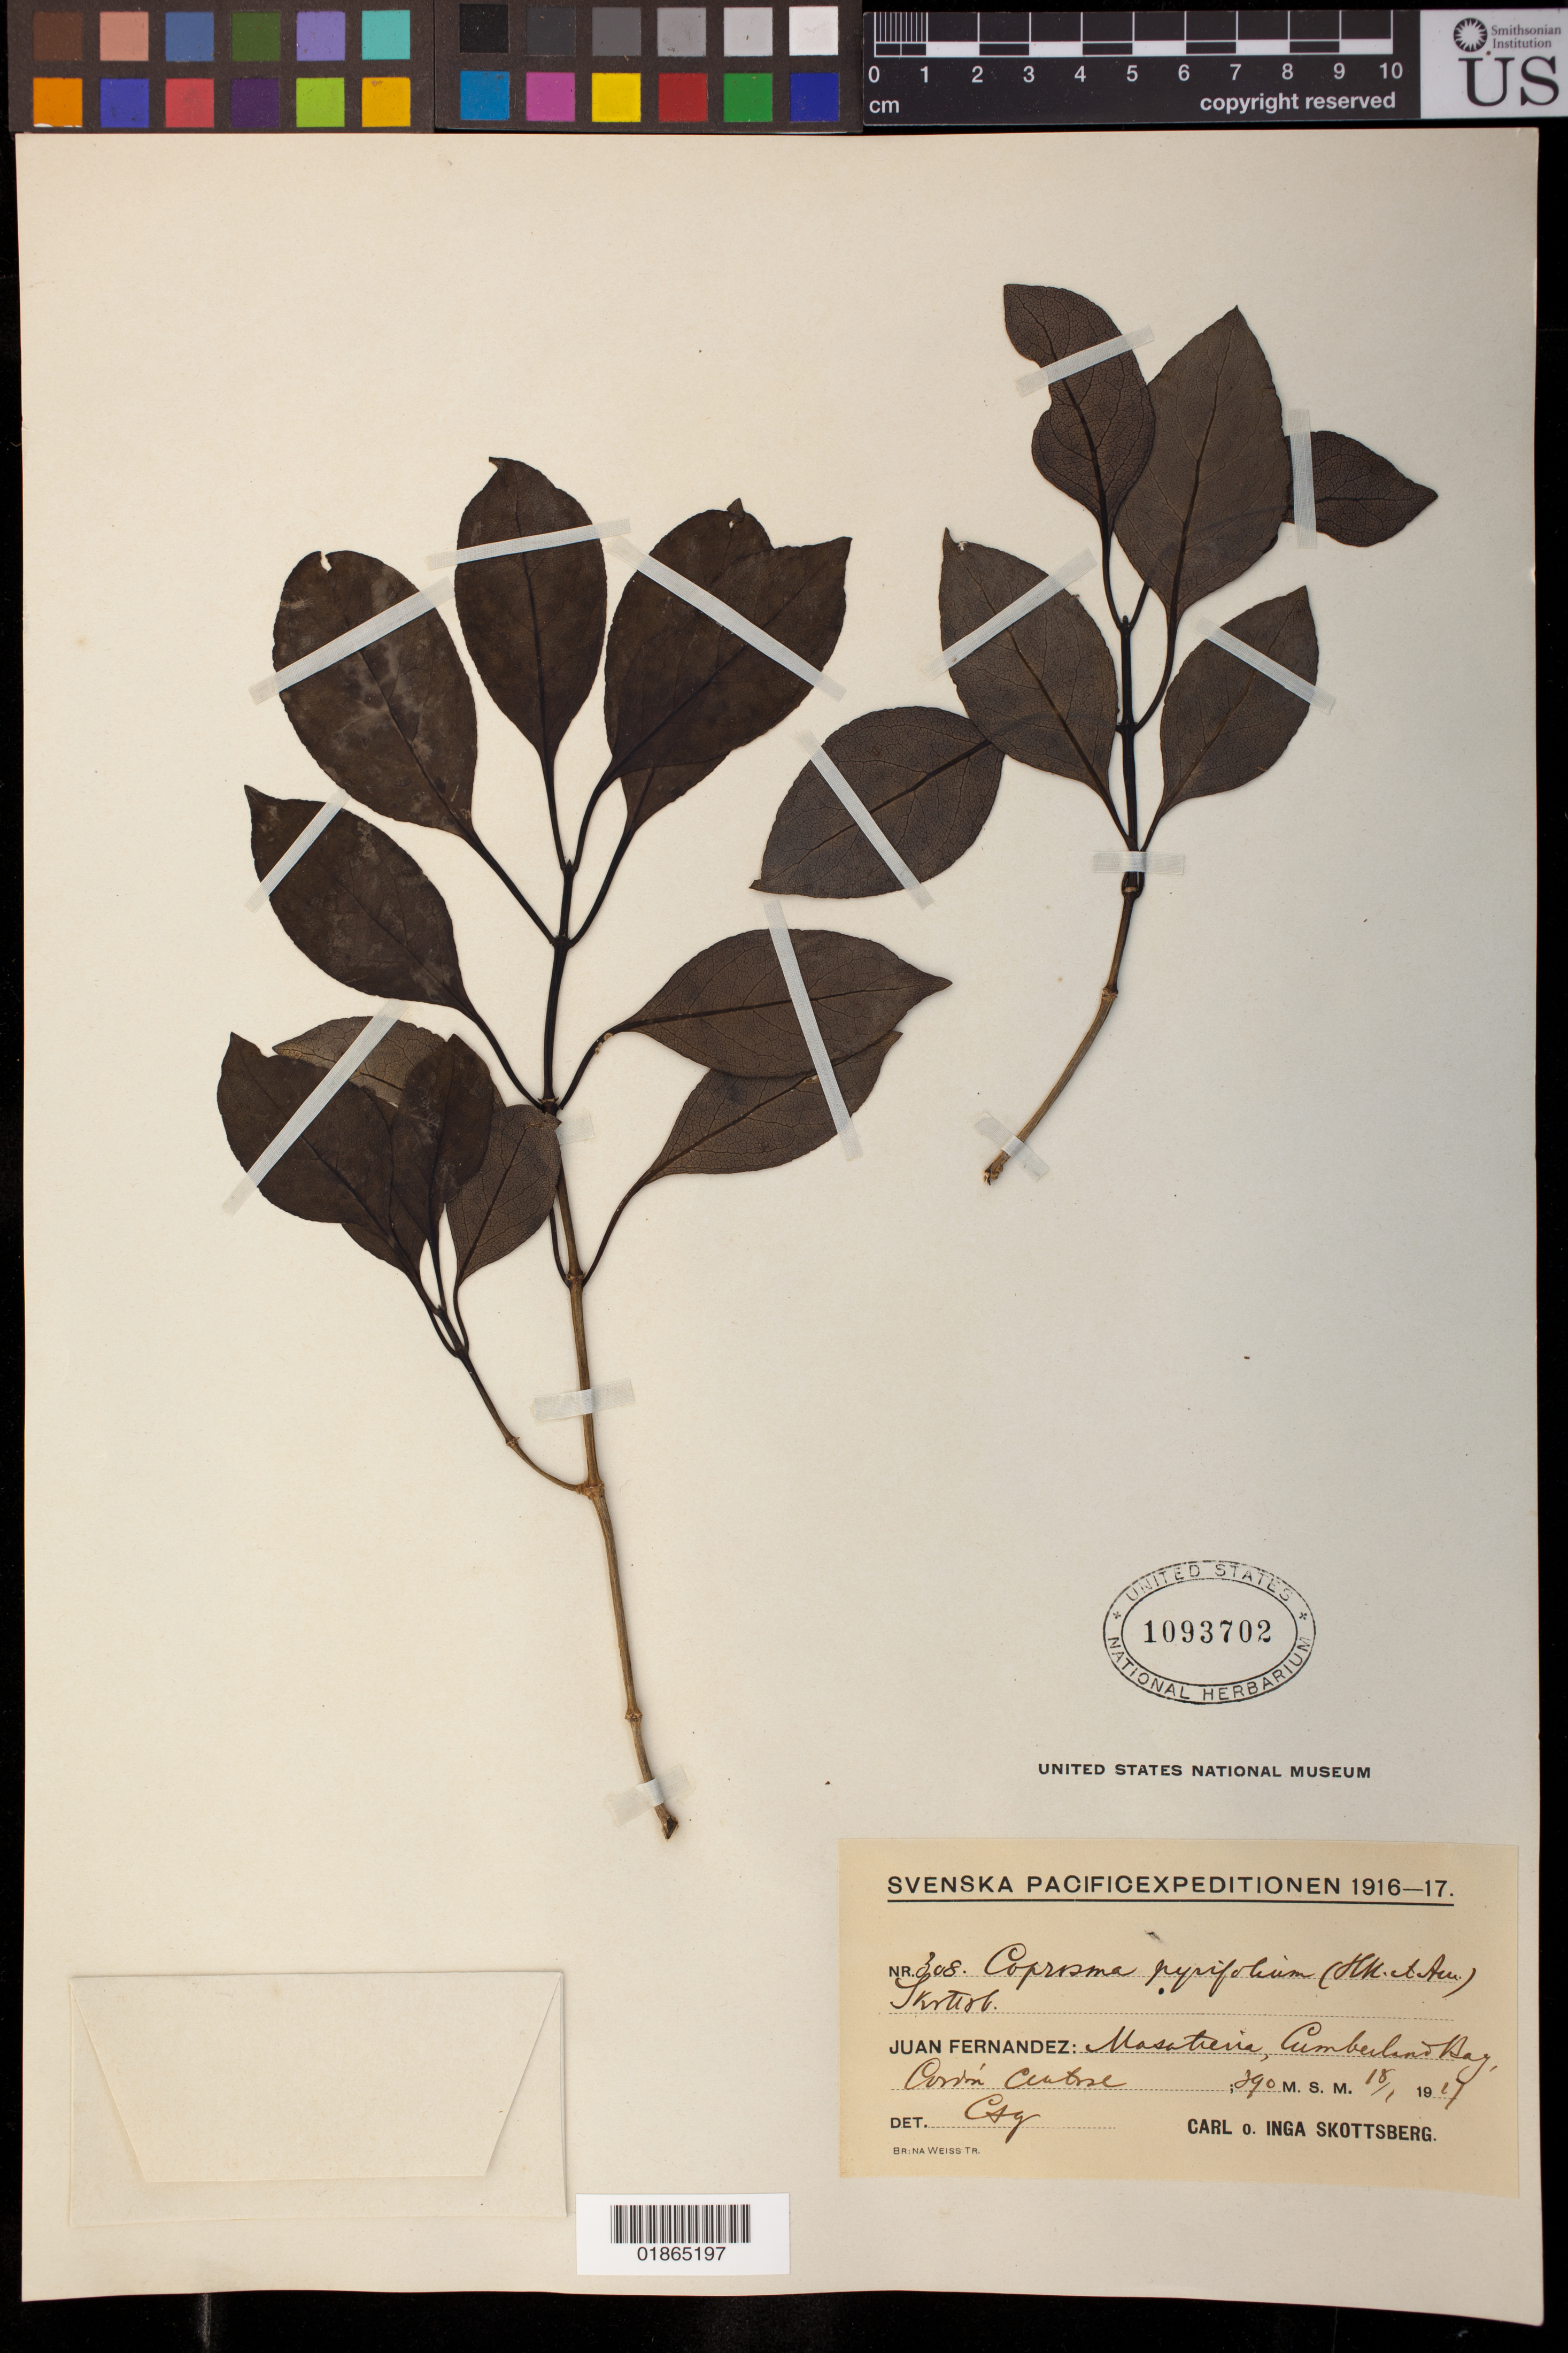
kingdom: Plantae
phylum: Tracheophyta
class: Magnoliopsida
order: Gentianales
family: Rubiaceae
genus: Coprosma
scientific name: Coprosma pyrifolia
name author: (Hook. & Arn.) Skottsb.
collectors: C. Skottsberg & I. Skottsberg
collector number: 308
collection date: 1917-01-18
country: Chile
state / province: Valparaíso (V)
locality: Juan Fernandez: Masatierra, Cumberland Bay, Cordon Central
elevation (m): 290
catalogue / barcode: US 1093702